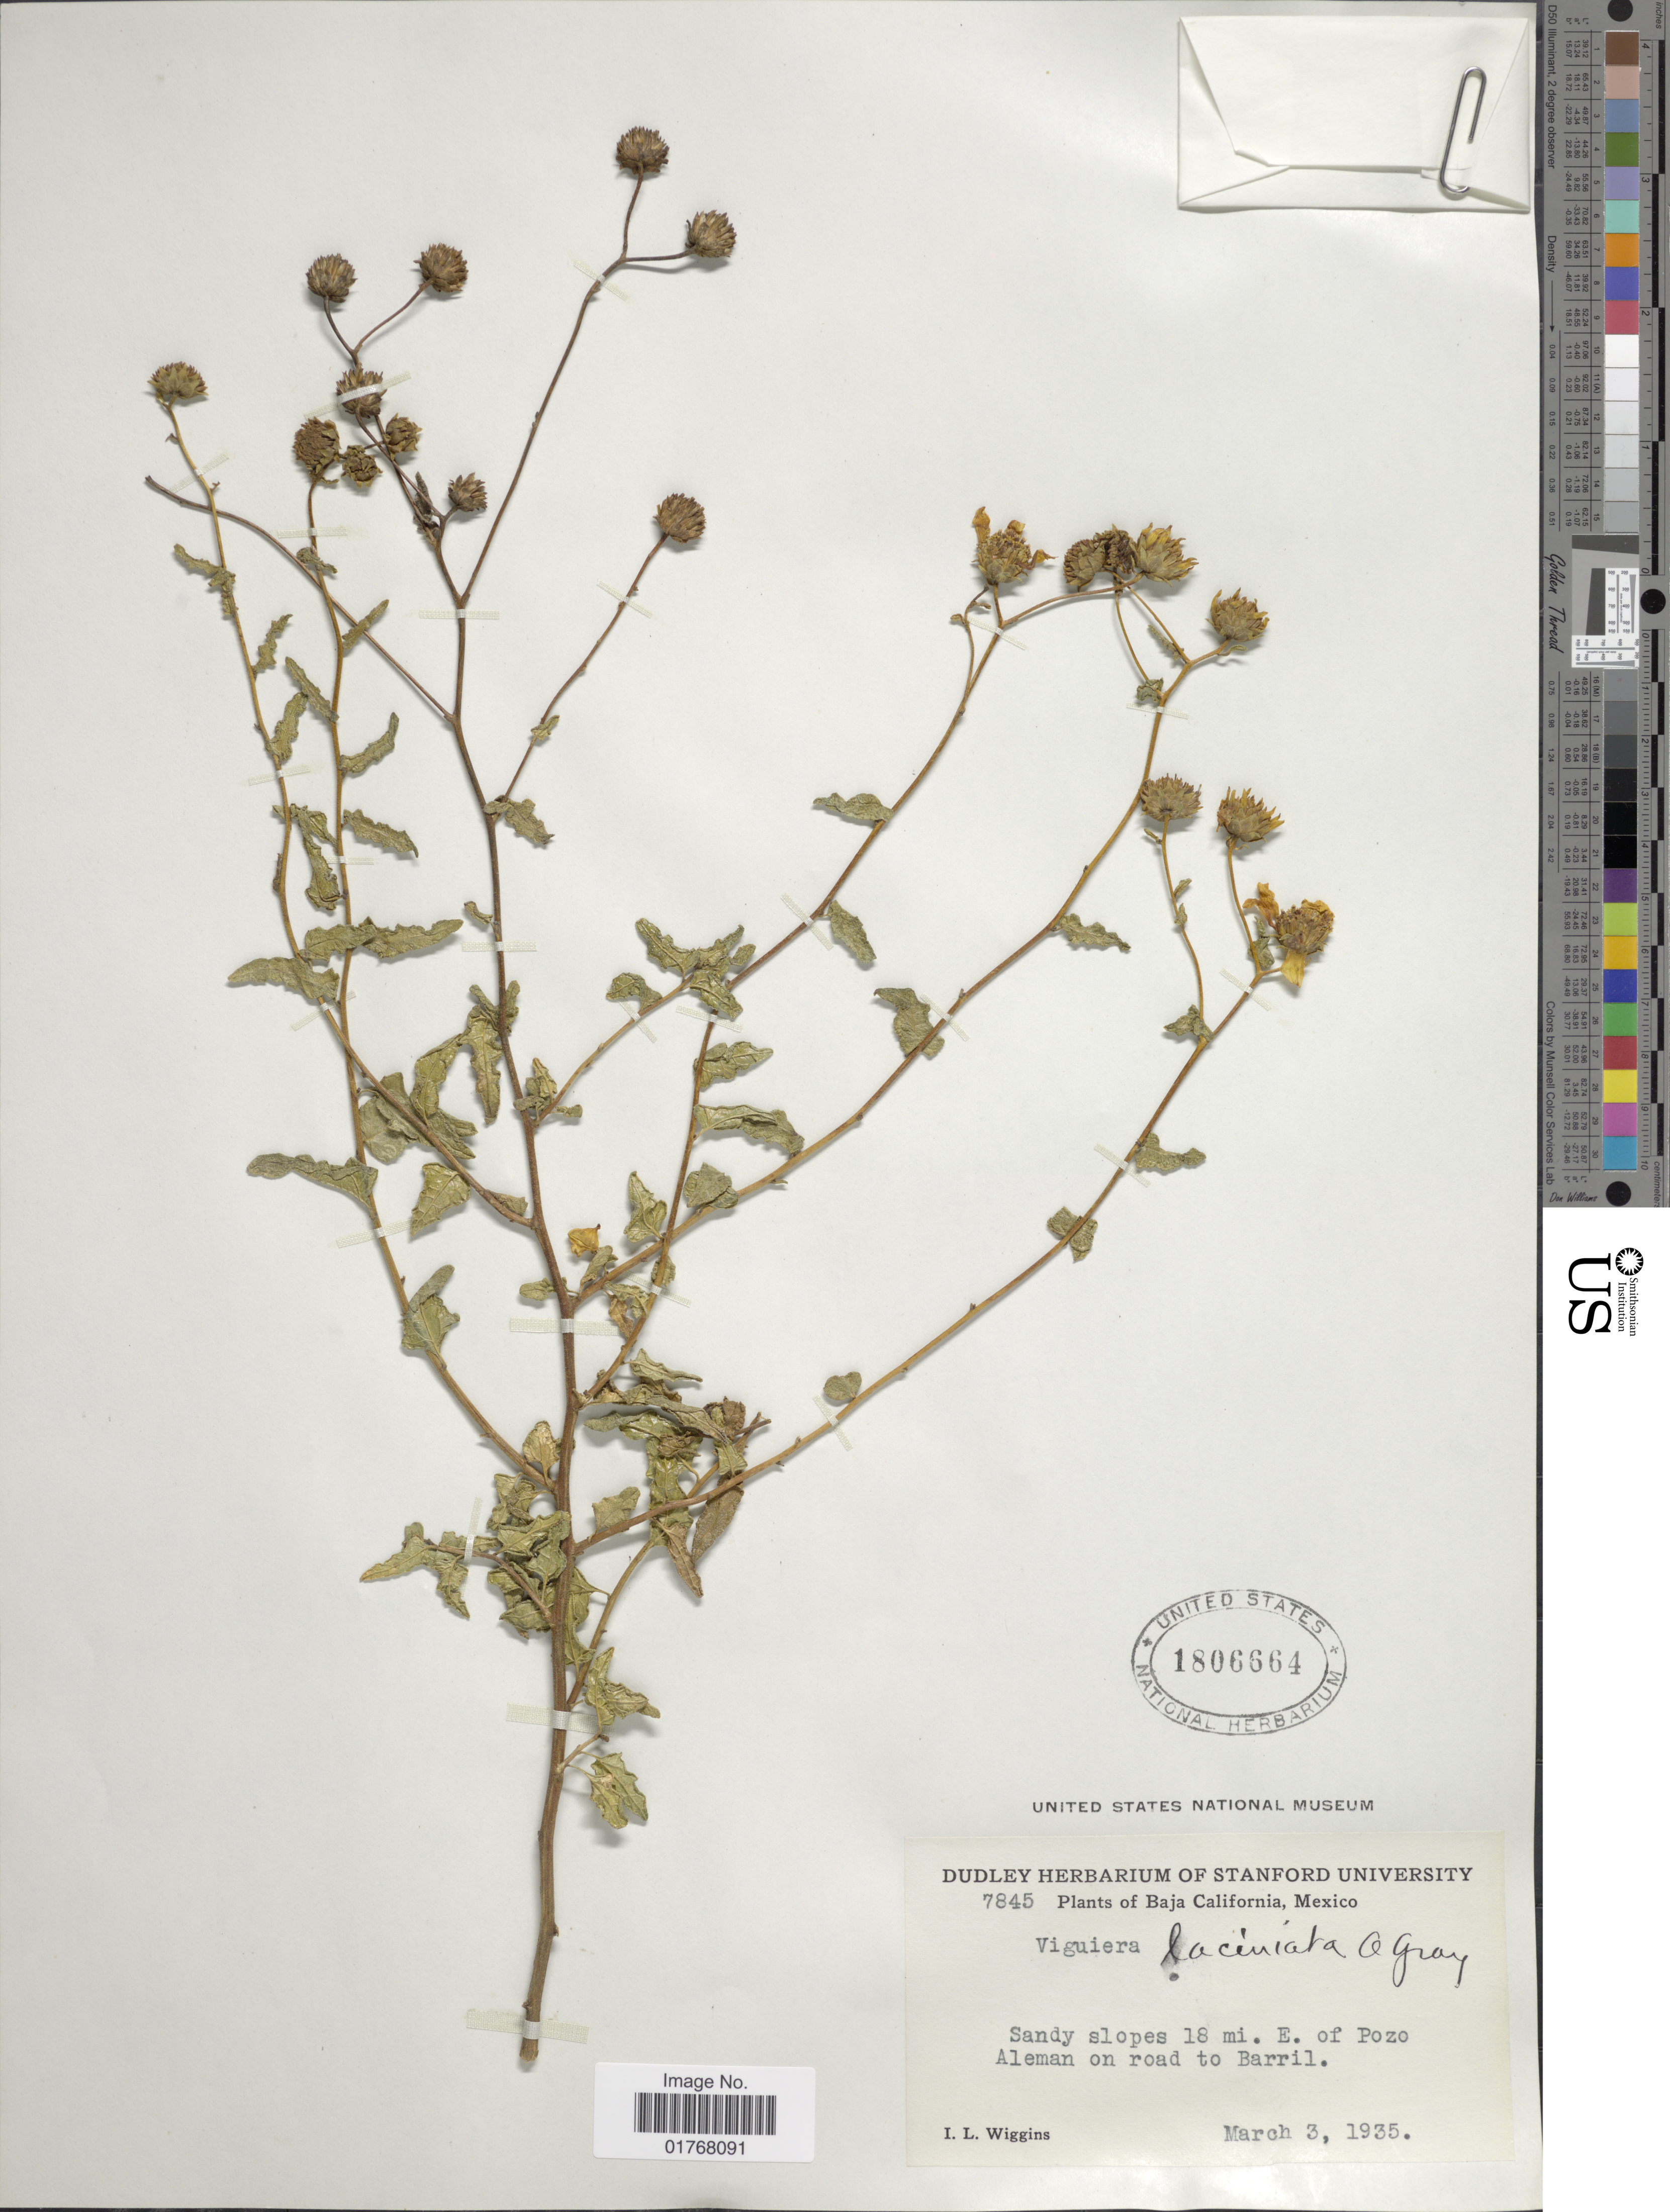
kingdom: Plantae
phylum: Tracheophyta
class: Magnoliopsida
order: Asterales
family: Asteraceae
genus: Viguiera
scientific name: Viguiera laciniata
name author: A. Gray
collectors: I. L. Wiggins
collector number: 7845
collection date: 1935-03-03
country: Mexico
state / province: Baja California Sur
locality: Sandy slopes 18 mi E of Pozo Aleman on road to Barril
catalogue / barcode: US 1806664